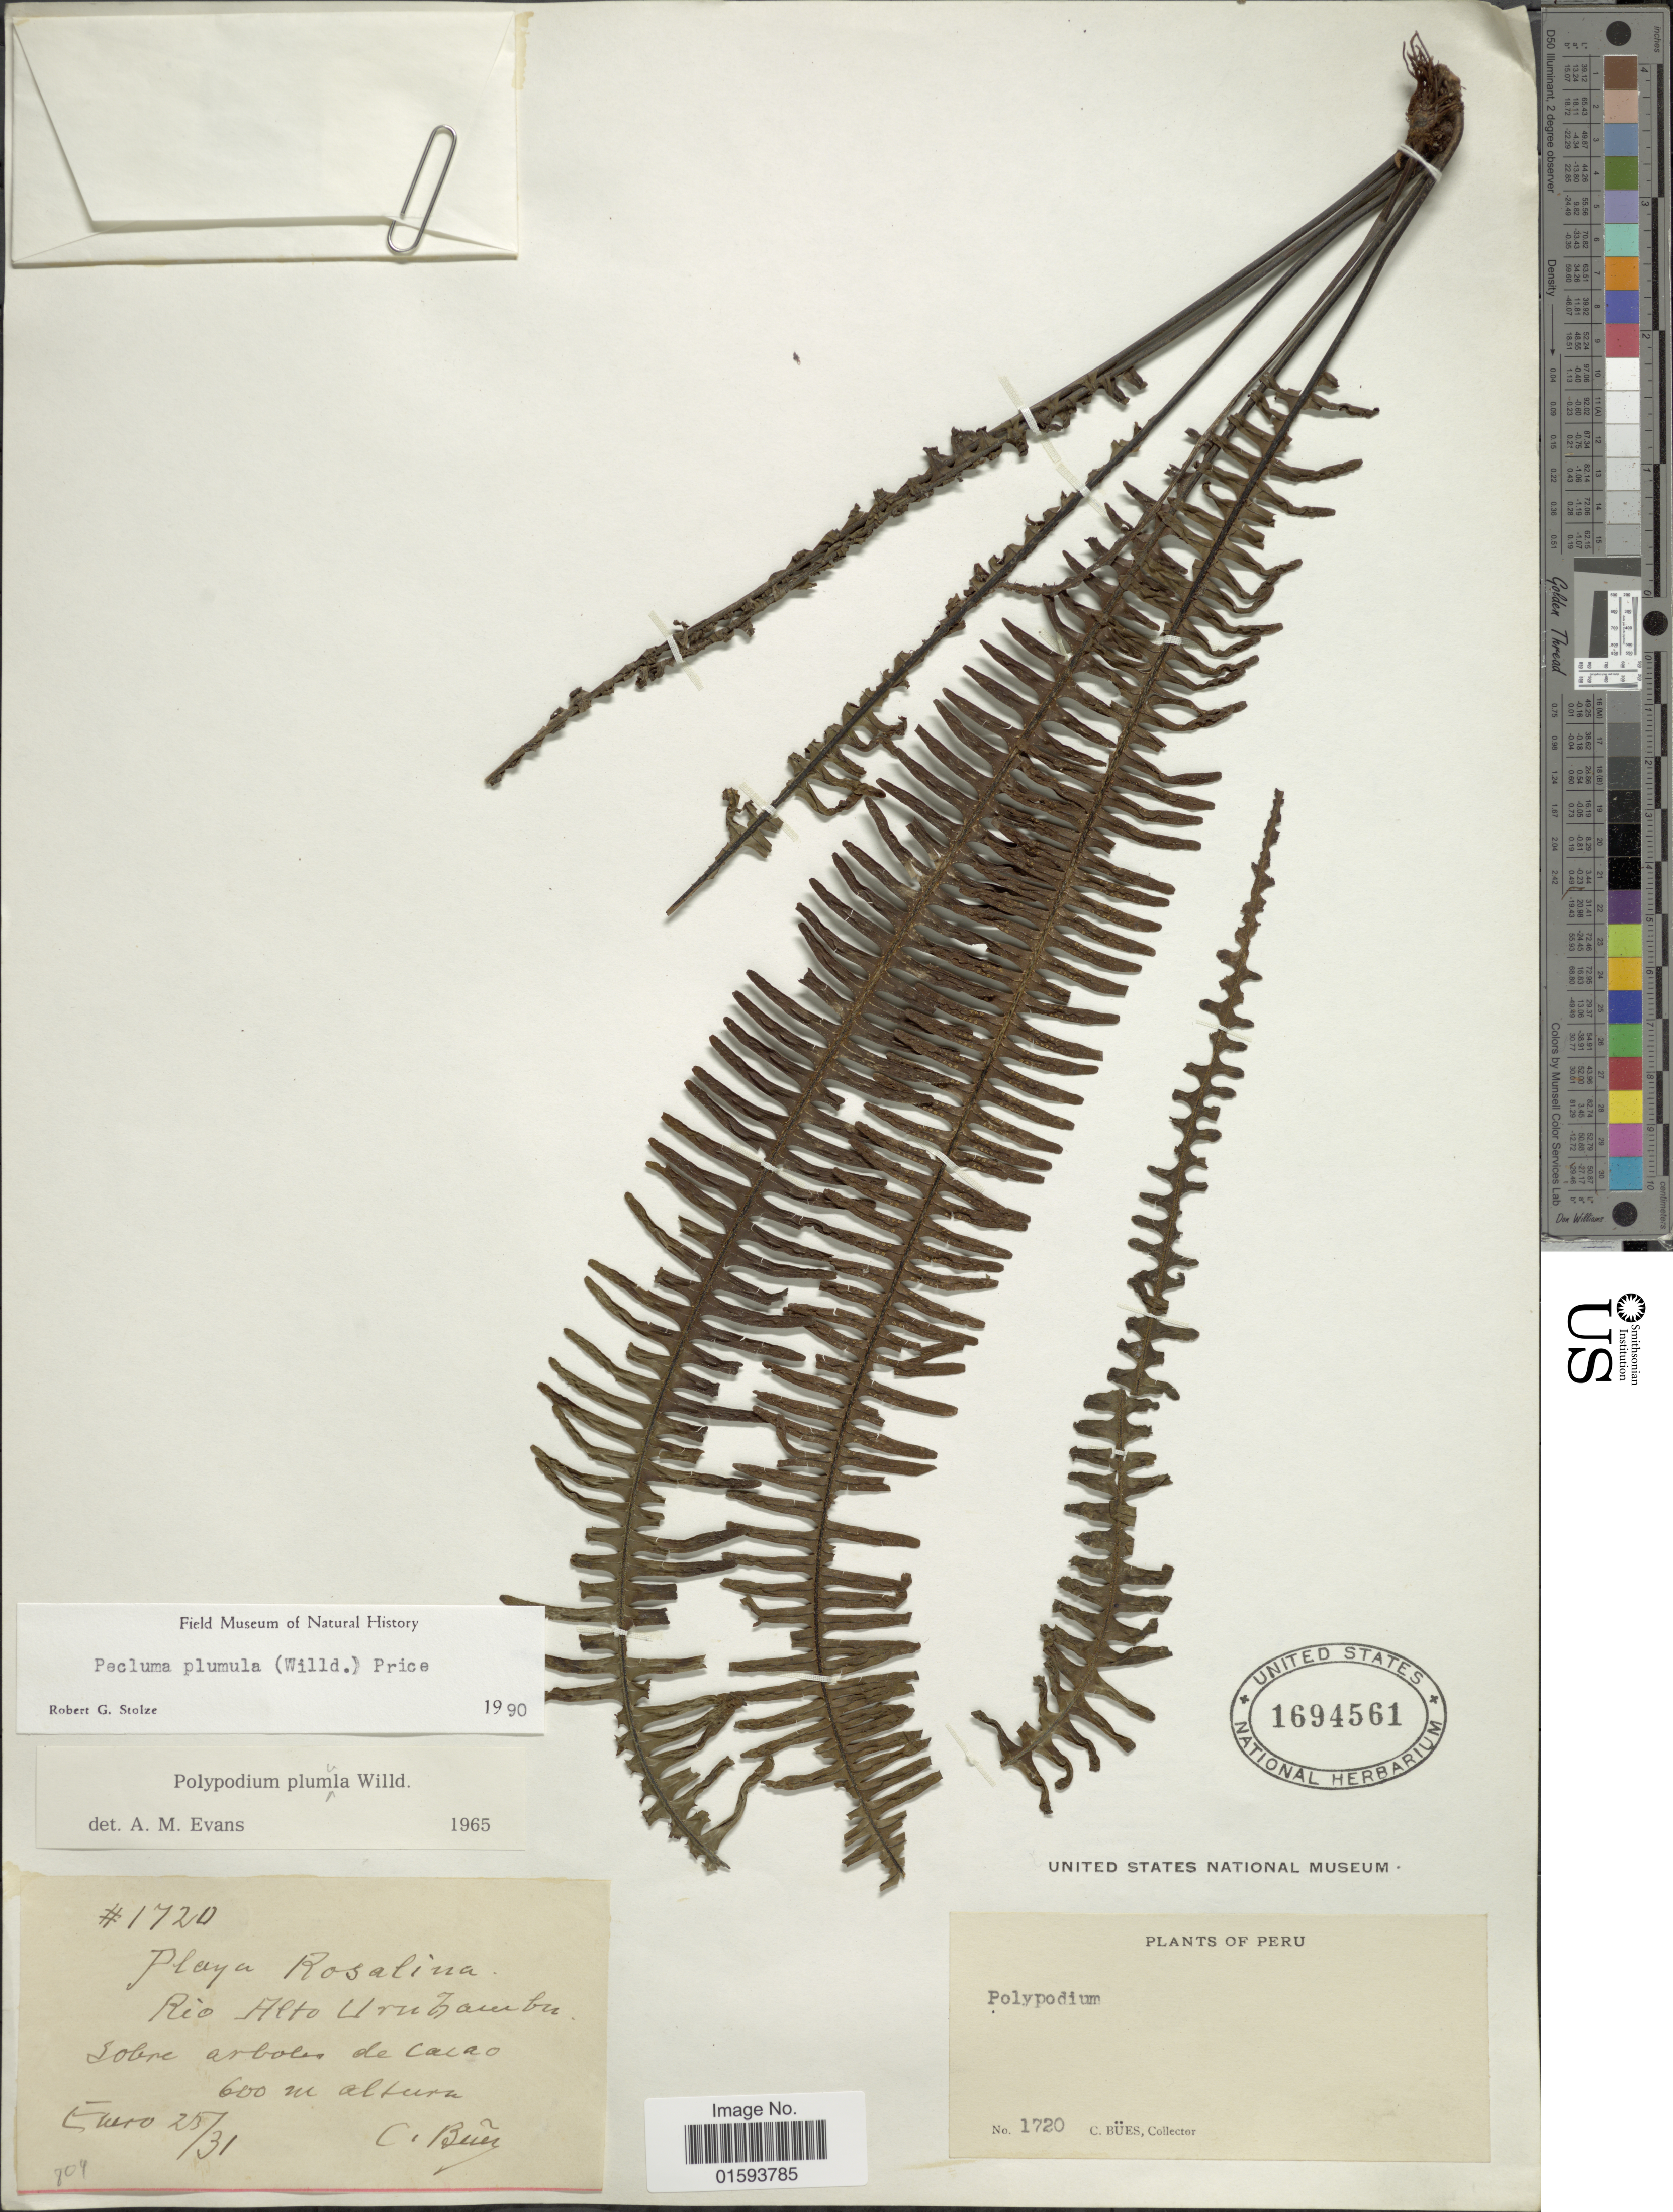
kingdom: Plantae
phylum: Tracheophyta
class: Polypodiopsida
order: Polypodiales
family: Polypodiaceae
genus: Pecluma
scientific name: Pecluma plumula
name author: (Humb. & Bonpl. ex Willd.) M.G. Price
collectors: C. Bues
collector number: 1720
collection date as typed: Transcribed d/m/y: 25/1/31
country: Peru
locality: Playa Rosalina, Rio Alto Urubamba, Sobre árboles de Cacao.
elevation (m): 600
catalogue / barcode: US 1694561